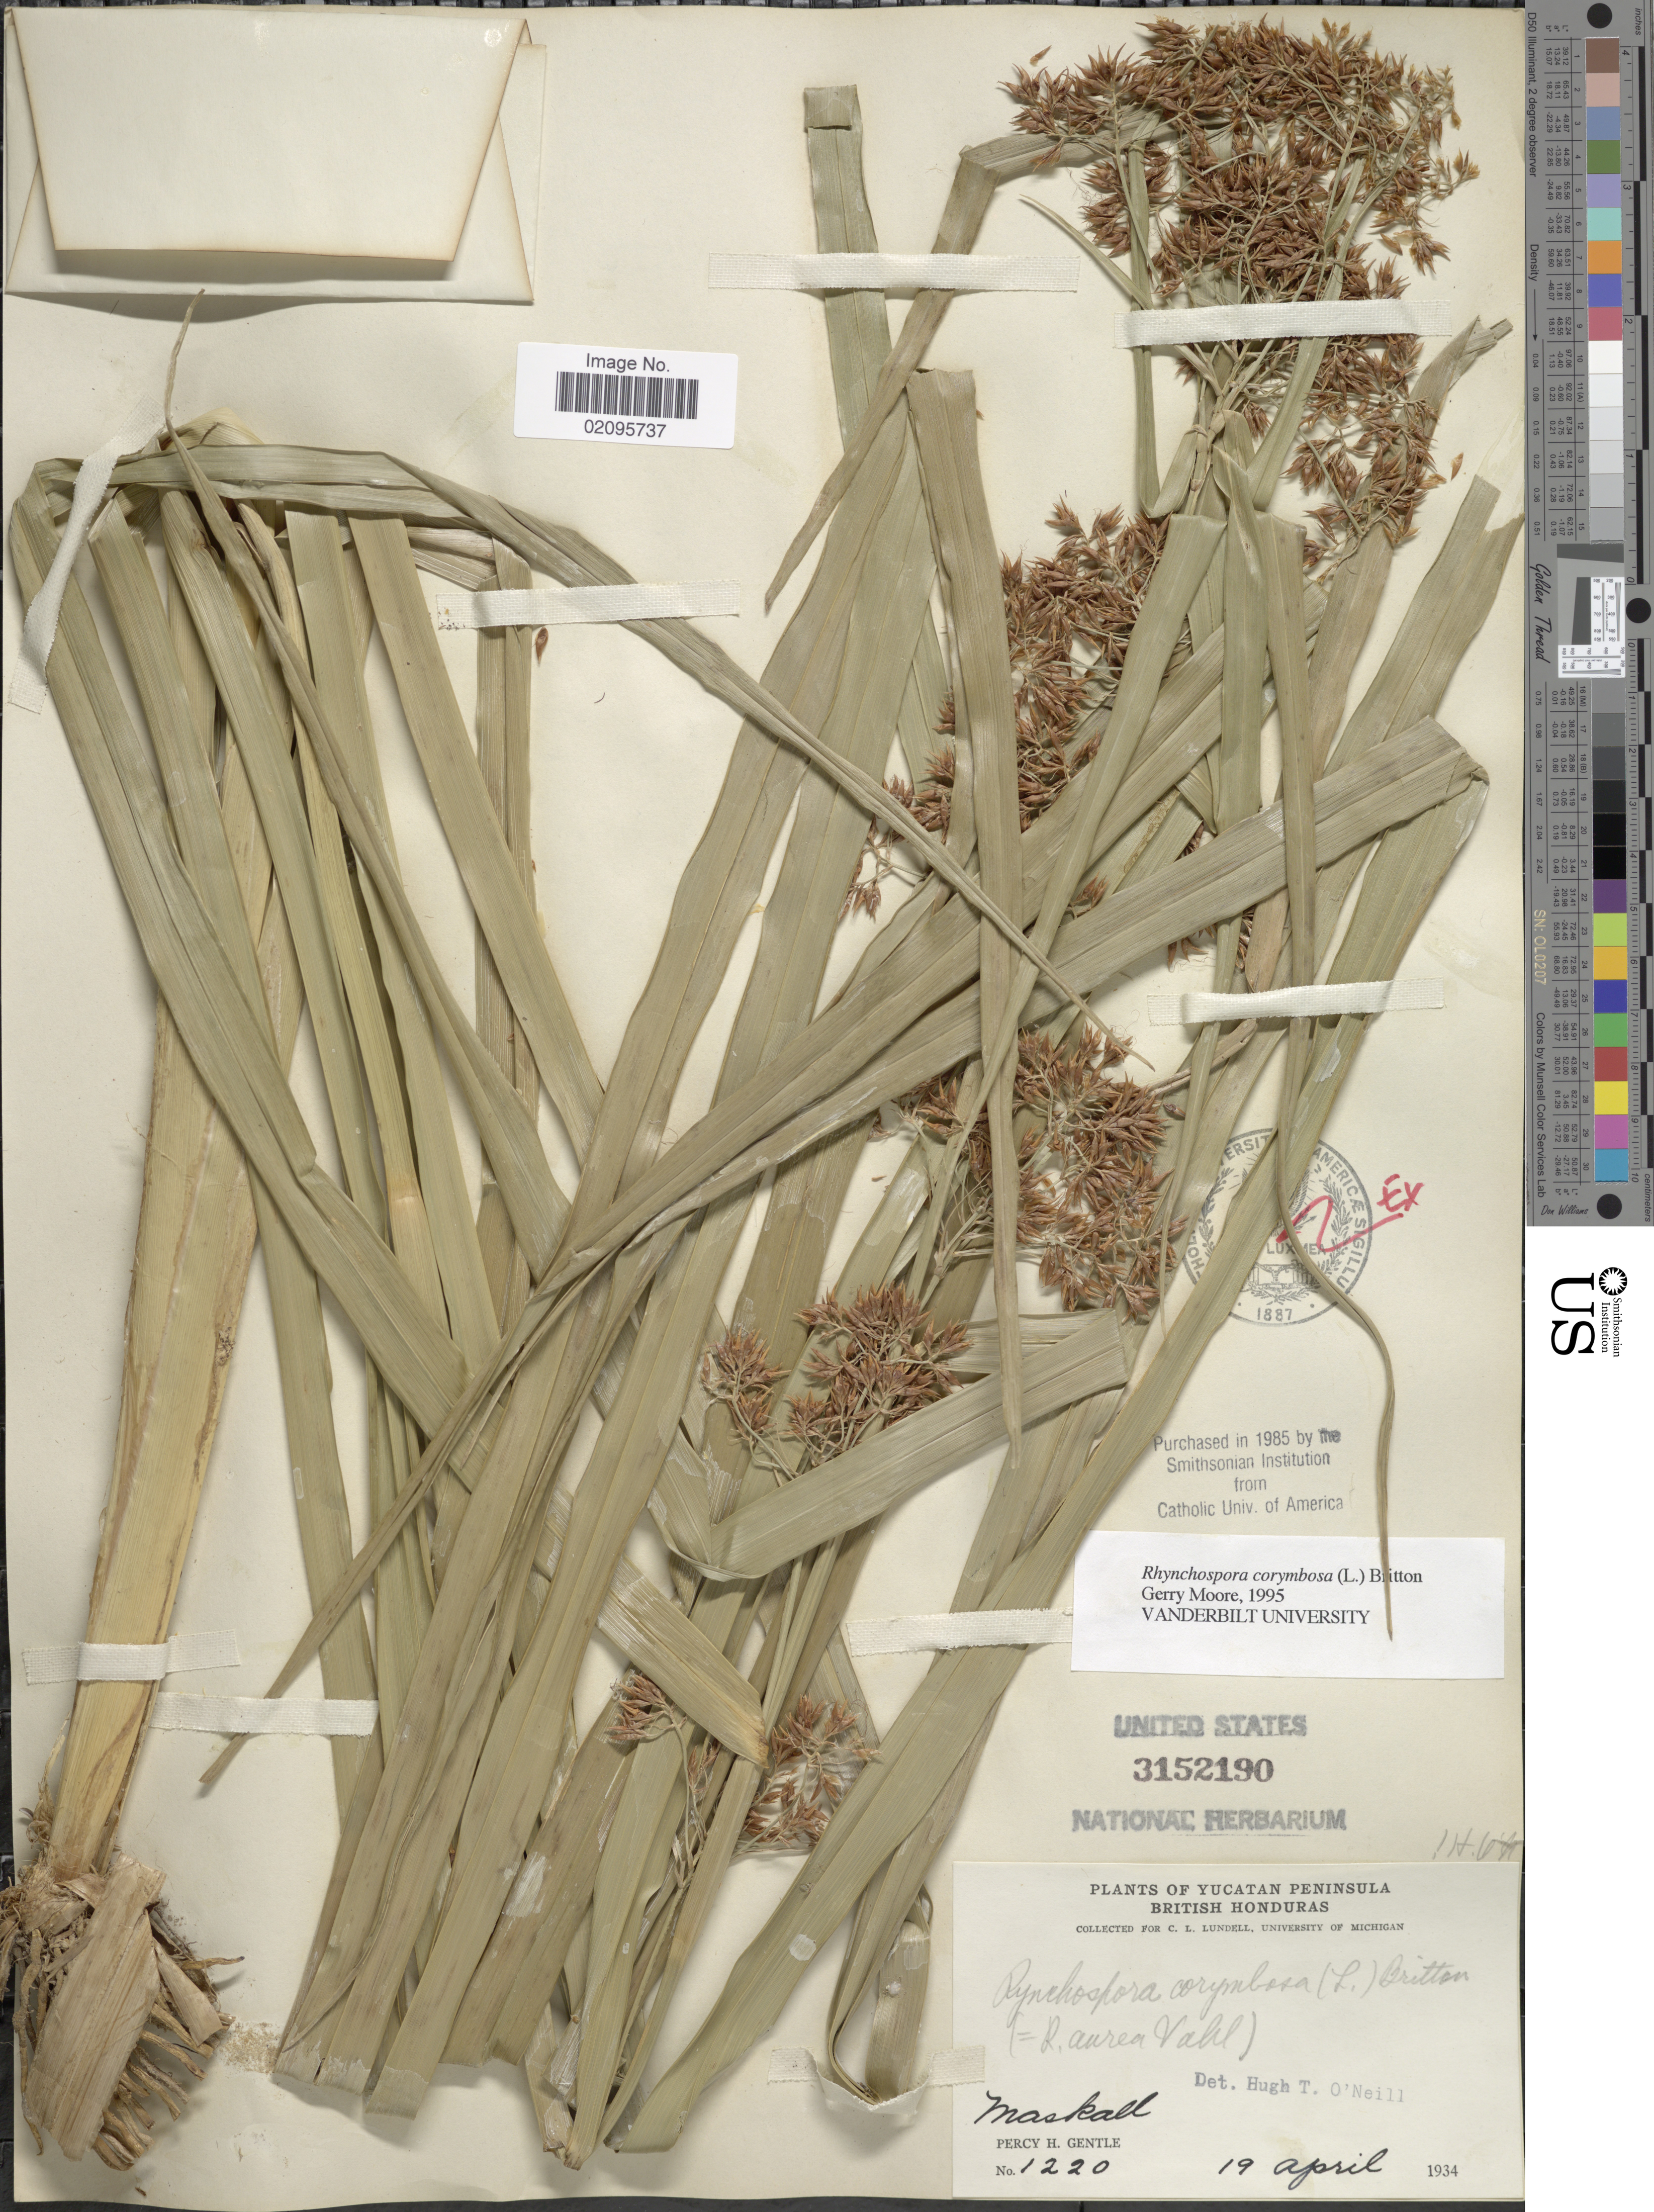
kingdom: Plantae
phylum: Tracheophyta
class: Liliopsida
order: Poales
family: Cyperaceae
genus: Rhynchospora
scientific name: Rhynchospora organensis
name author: C.B. Clarke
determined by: Weber, P., (ICN), Universidade Federal do Rio Grande do Sul (BRAZIL)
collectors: P. H. Gentle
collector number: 1220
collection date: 1934-04-19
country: Belize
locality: British Honduras, Yucatan Peninsula, Maskall.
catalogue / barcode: US 3152190